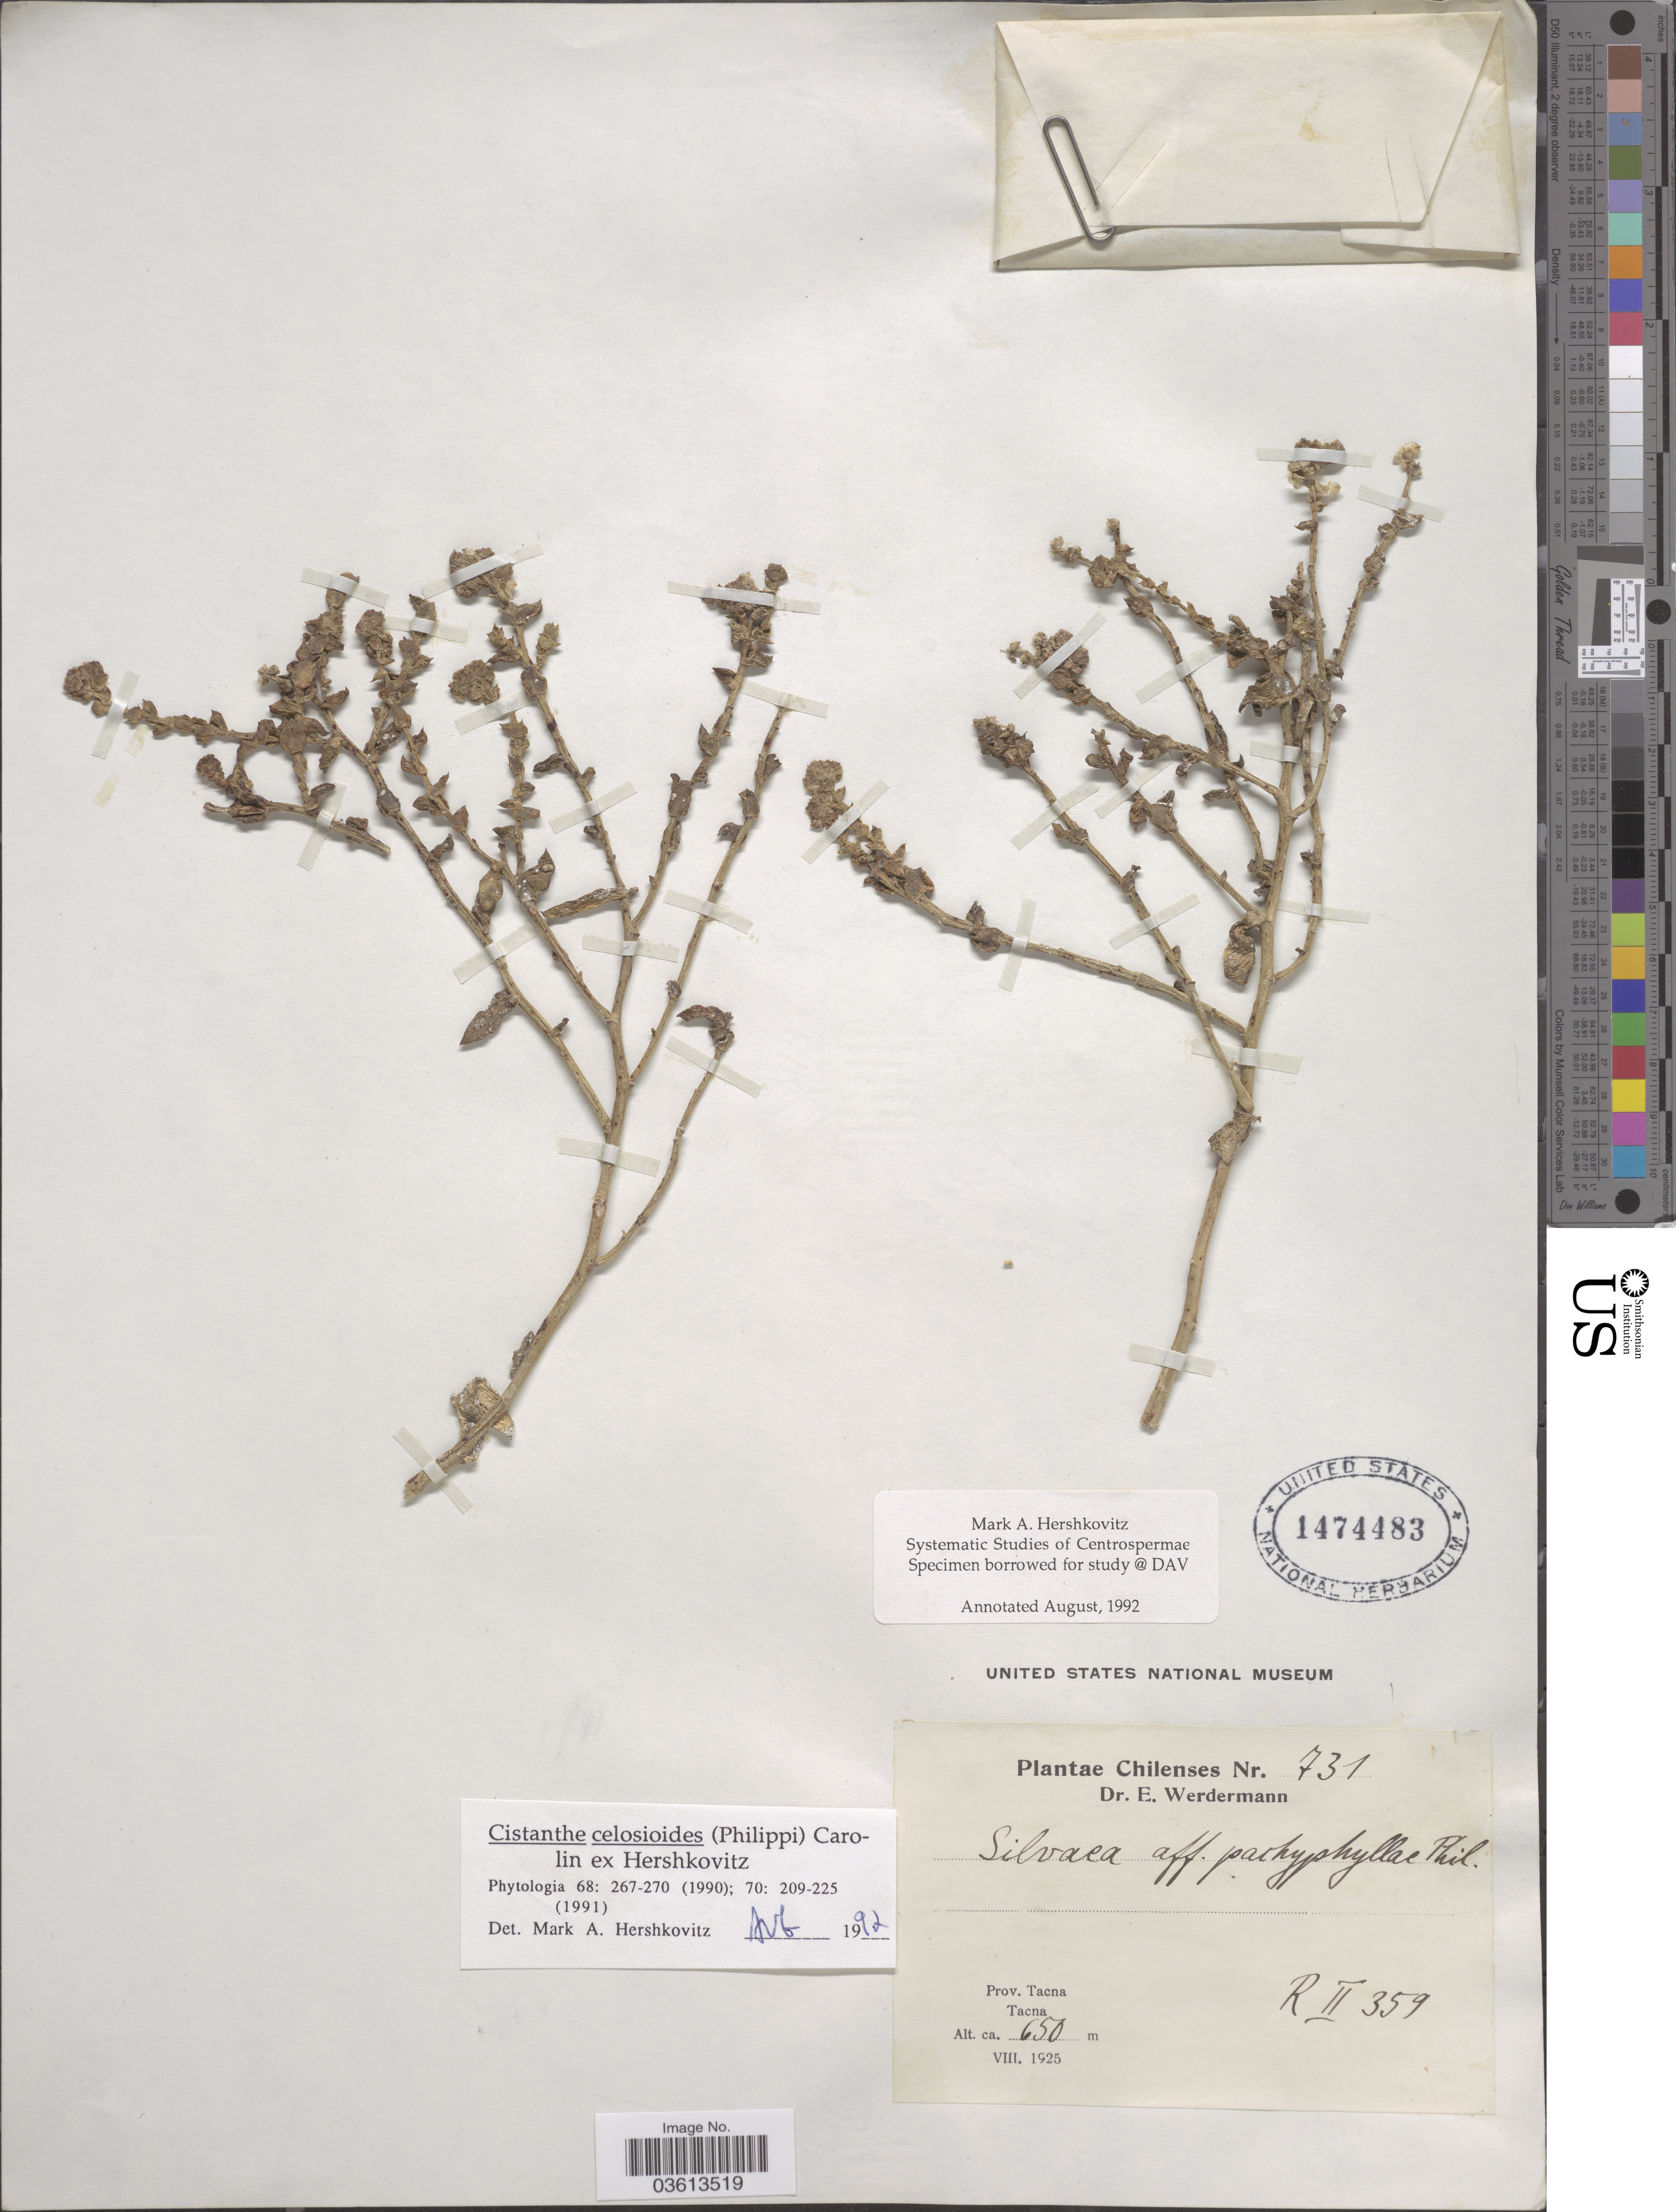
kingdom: Plantae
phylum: Tracheophyta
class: Magnoliopsida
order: Caryophyllales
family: Montiaceae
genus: Philippiamra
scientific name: Philippiamra celosioides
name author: (Phil.) Kuntze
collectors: E. Werdermann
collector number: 731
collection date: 1925-08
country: Chile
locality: Prov. Tacna. Tacna.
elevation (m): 650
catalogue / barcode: US 1474483